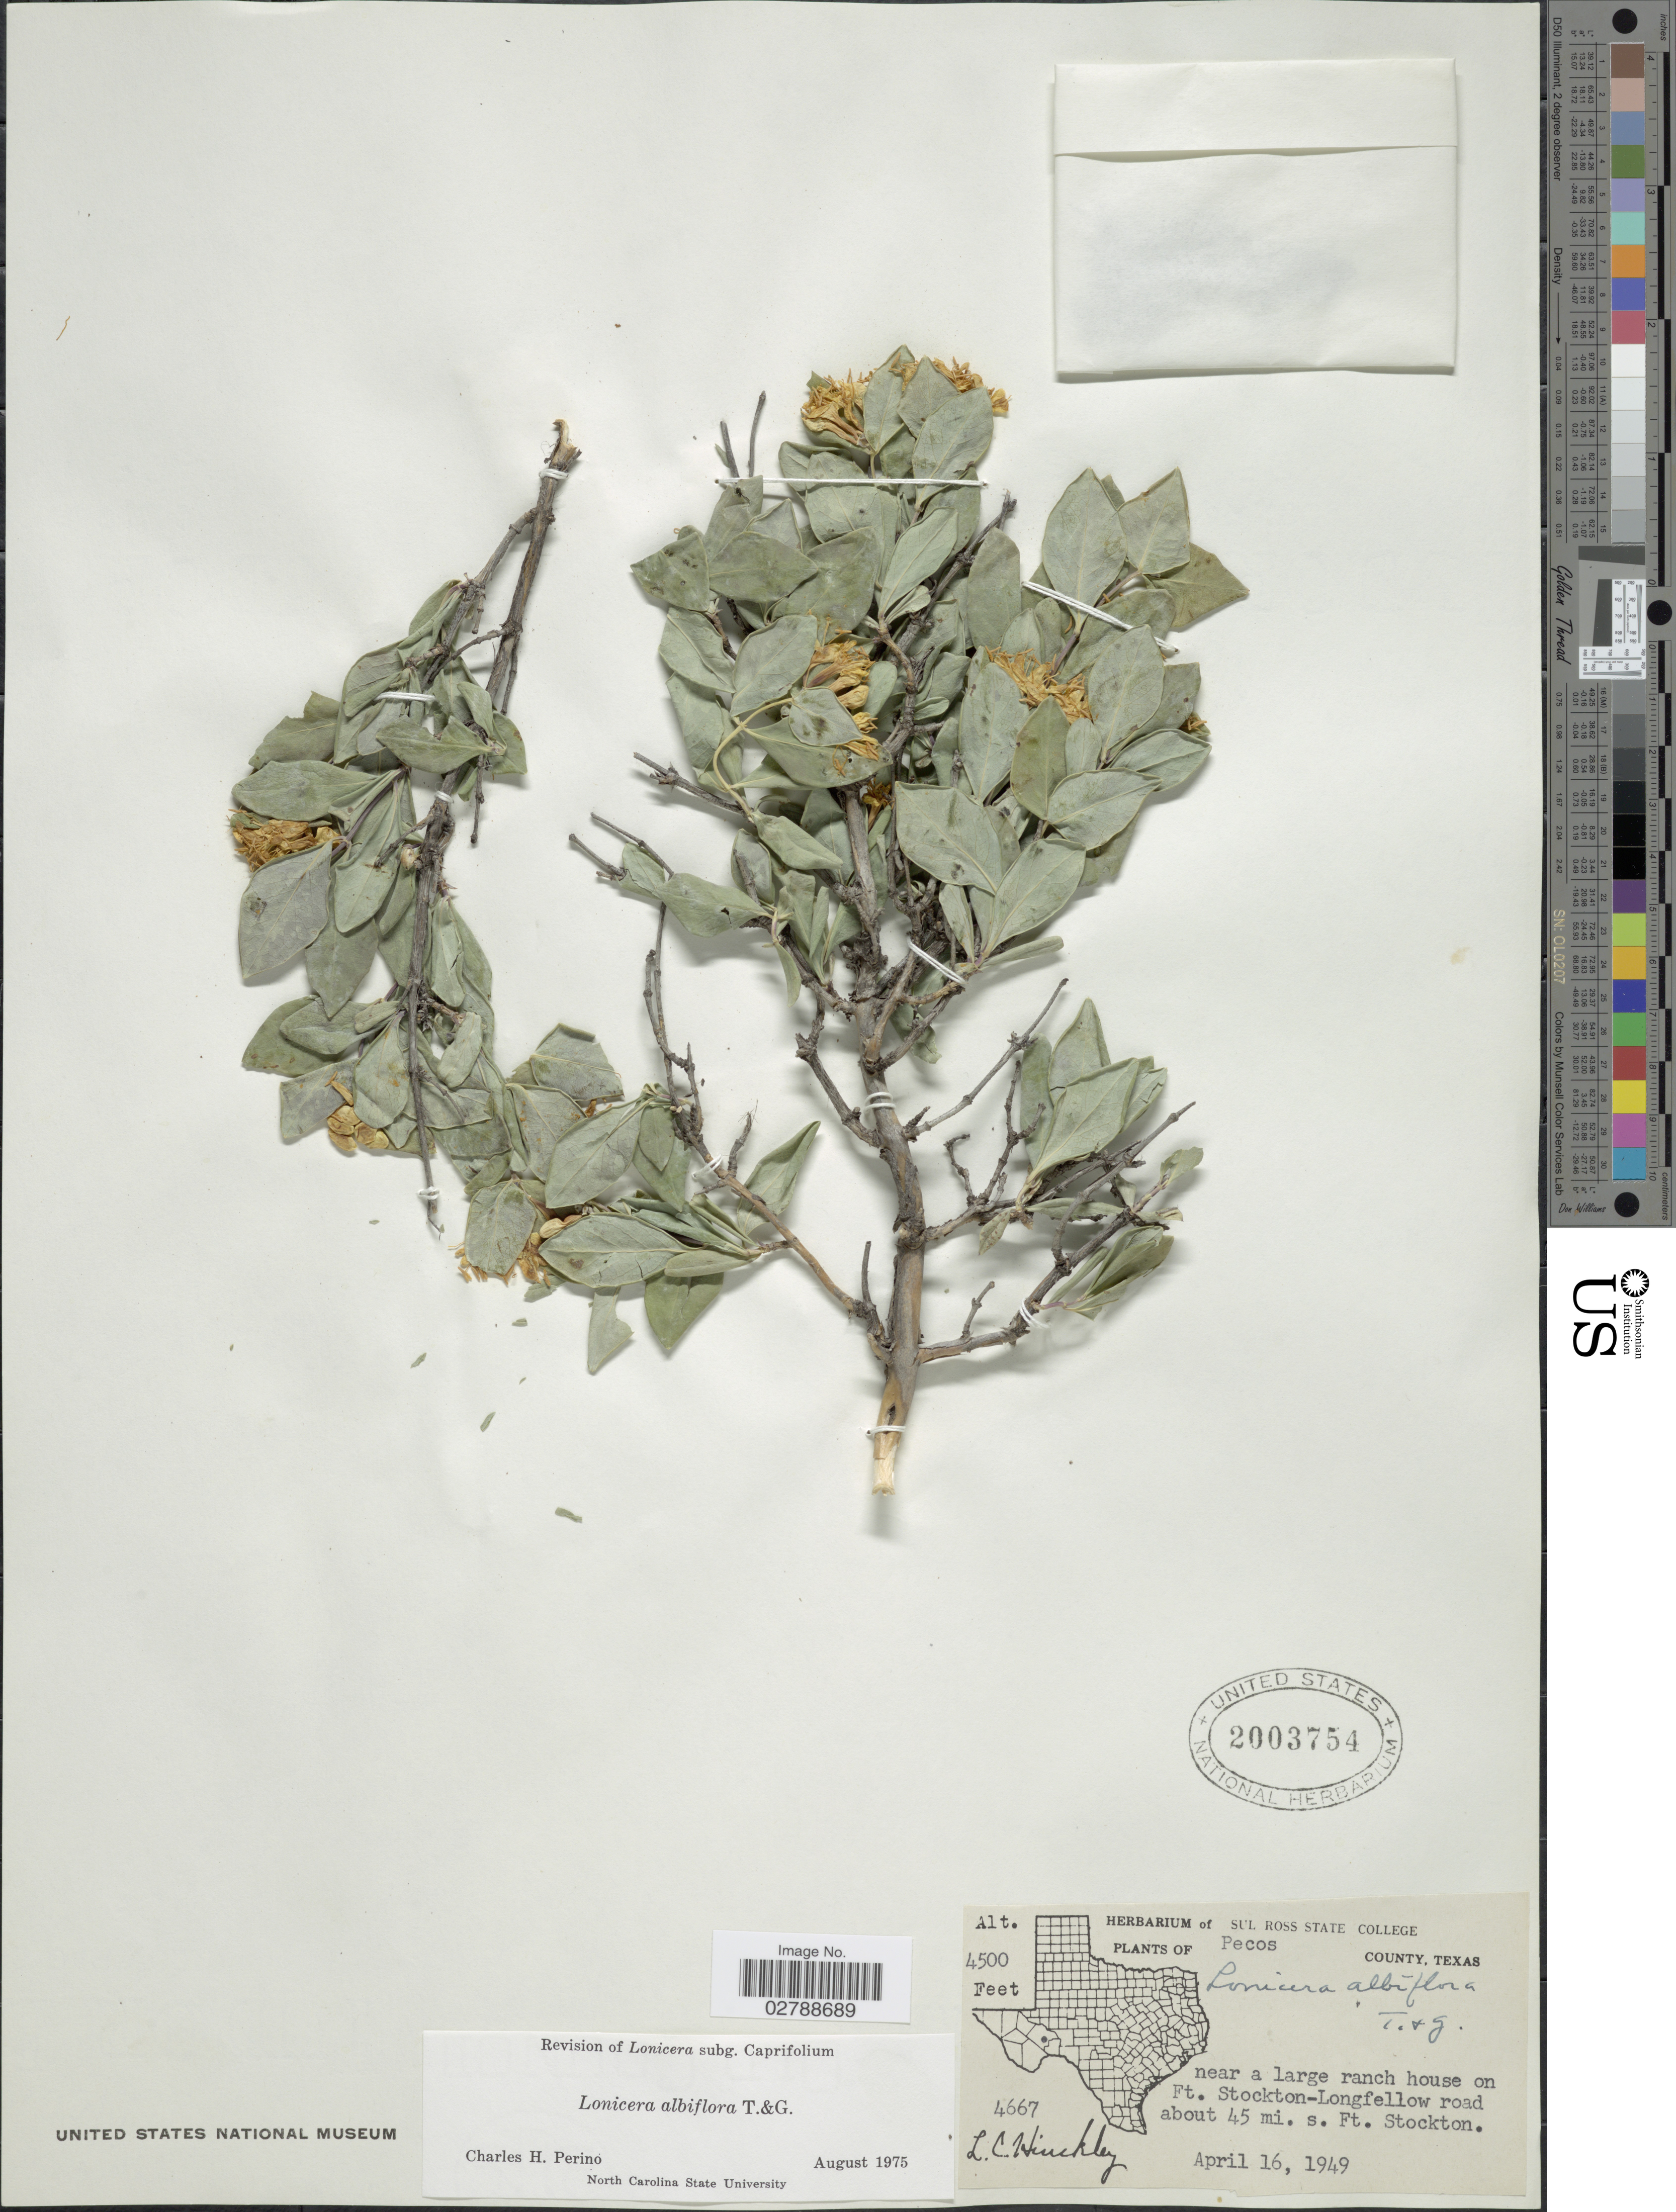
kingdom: Plantae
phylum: Tracheophyta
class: Magnoliopsida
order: Dipsacales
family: Caprifoliaceae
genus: Lonicera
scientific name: Lonicera albiflora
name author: Torr. & A. Gray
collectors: L. Hinckley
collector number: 4667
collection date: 1949-04-16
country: United States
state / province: Texas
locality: Pecos, County, Texas. near a large ranch house on Ft. Stockton-Longfellow road about 45 mi. s. Ft. Stockton.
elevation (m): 1372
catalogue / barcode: US 2003754